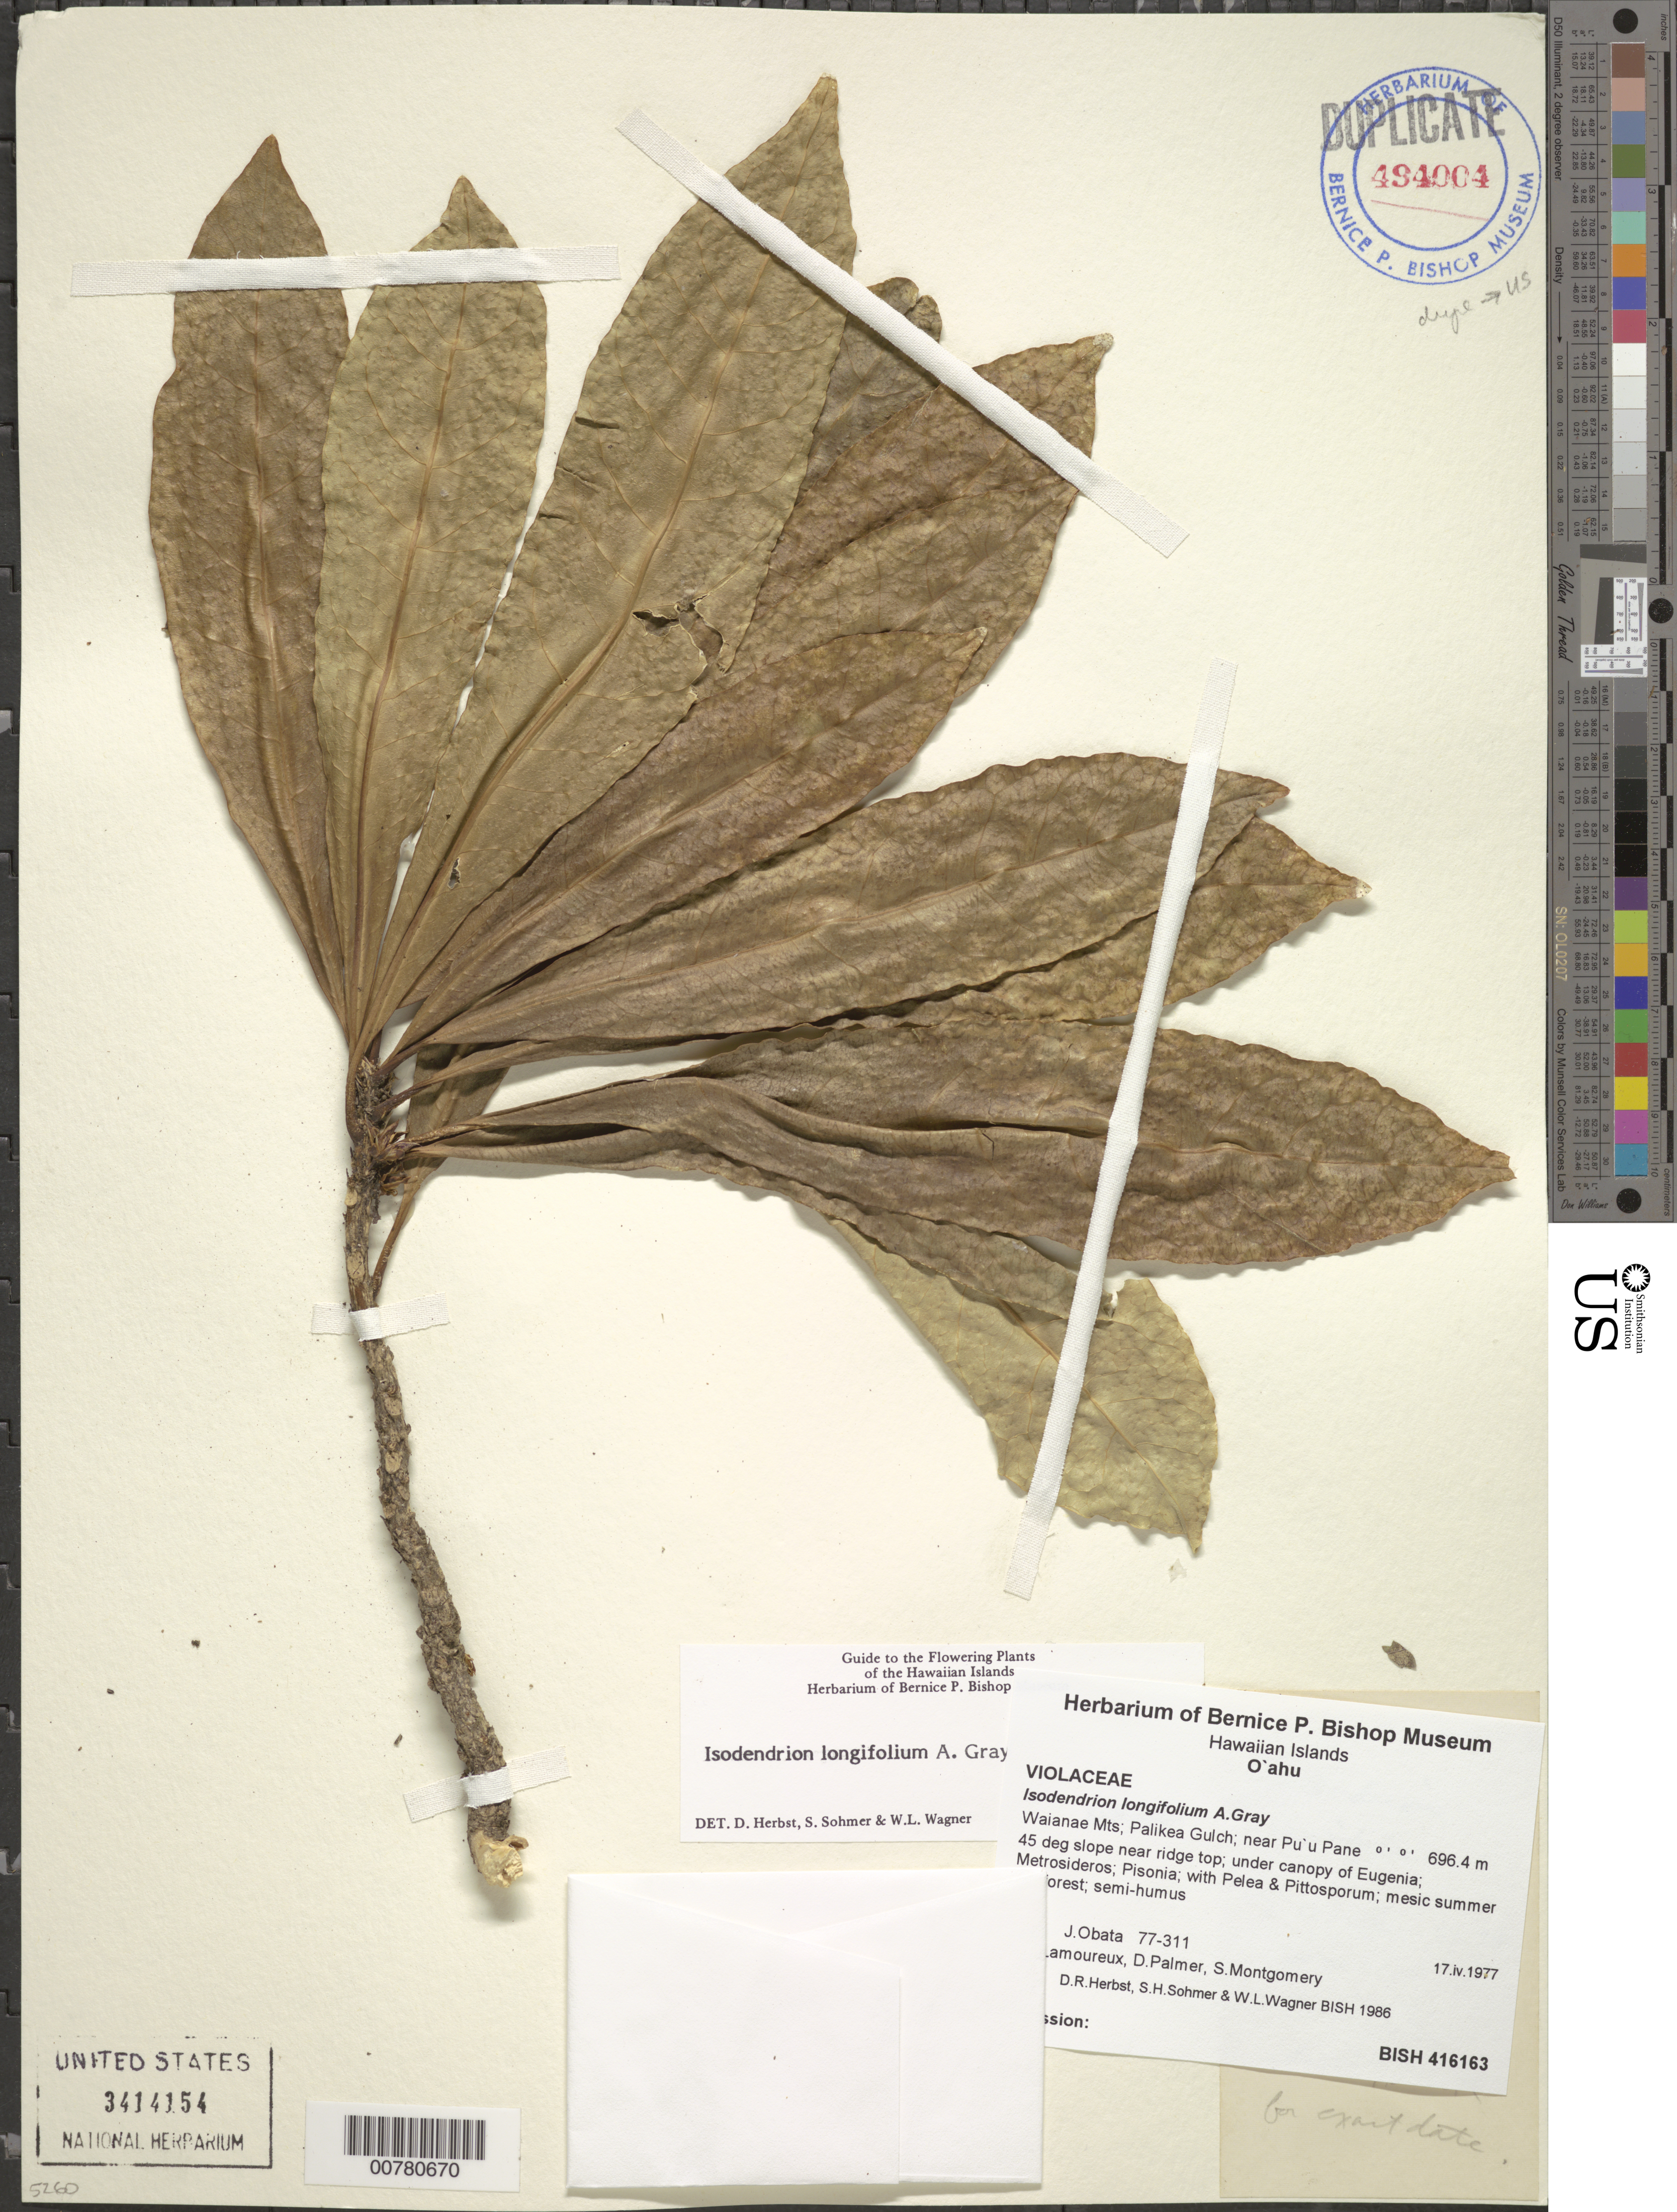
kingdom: Plantae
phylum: Tracheophyta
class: Magnoliopsida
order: Malpighiales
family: Violaceae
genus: Isodendrion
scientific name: Isodendrion longifolium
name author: A. Gray in Wilkes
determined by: Wagner, W. L.; Herbst, D. R.; Sohmer, S. H.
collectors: J. Obata, C. Lamoureux, D. Palmer & S. Montgomery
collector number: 77-311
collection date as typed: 17 Apr 1977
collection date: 1977-04-17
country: United States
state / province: Hawaii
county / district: Honolulu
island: Oahu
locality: Waianae Mts; Palikea Gulch; near Pu'u Pane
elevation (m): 696.4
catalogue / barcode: US 3414154